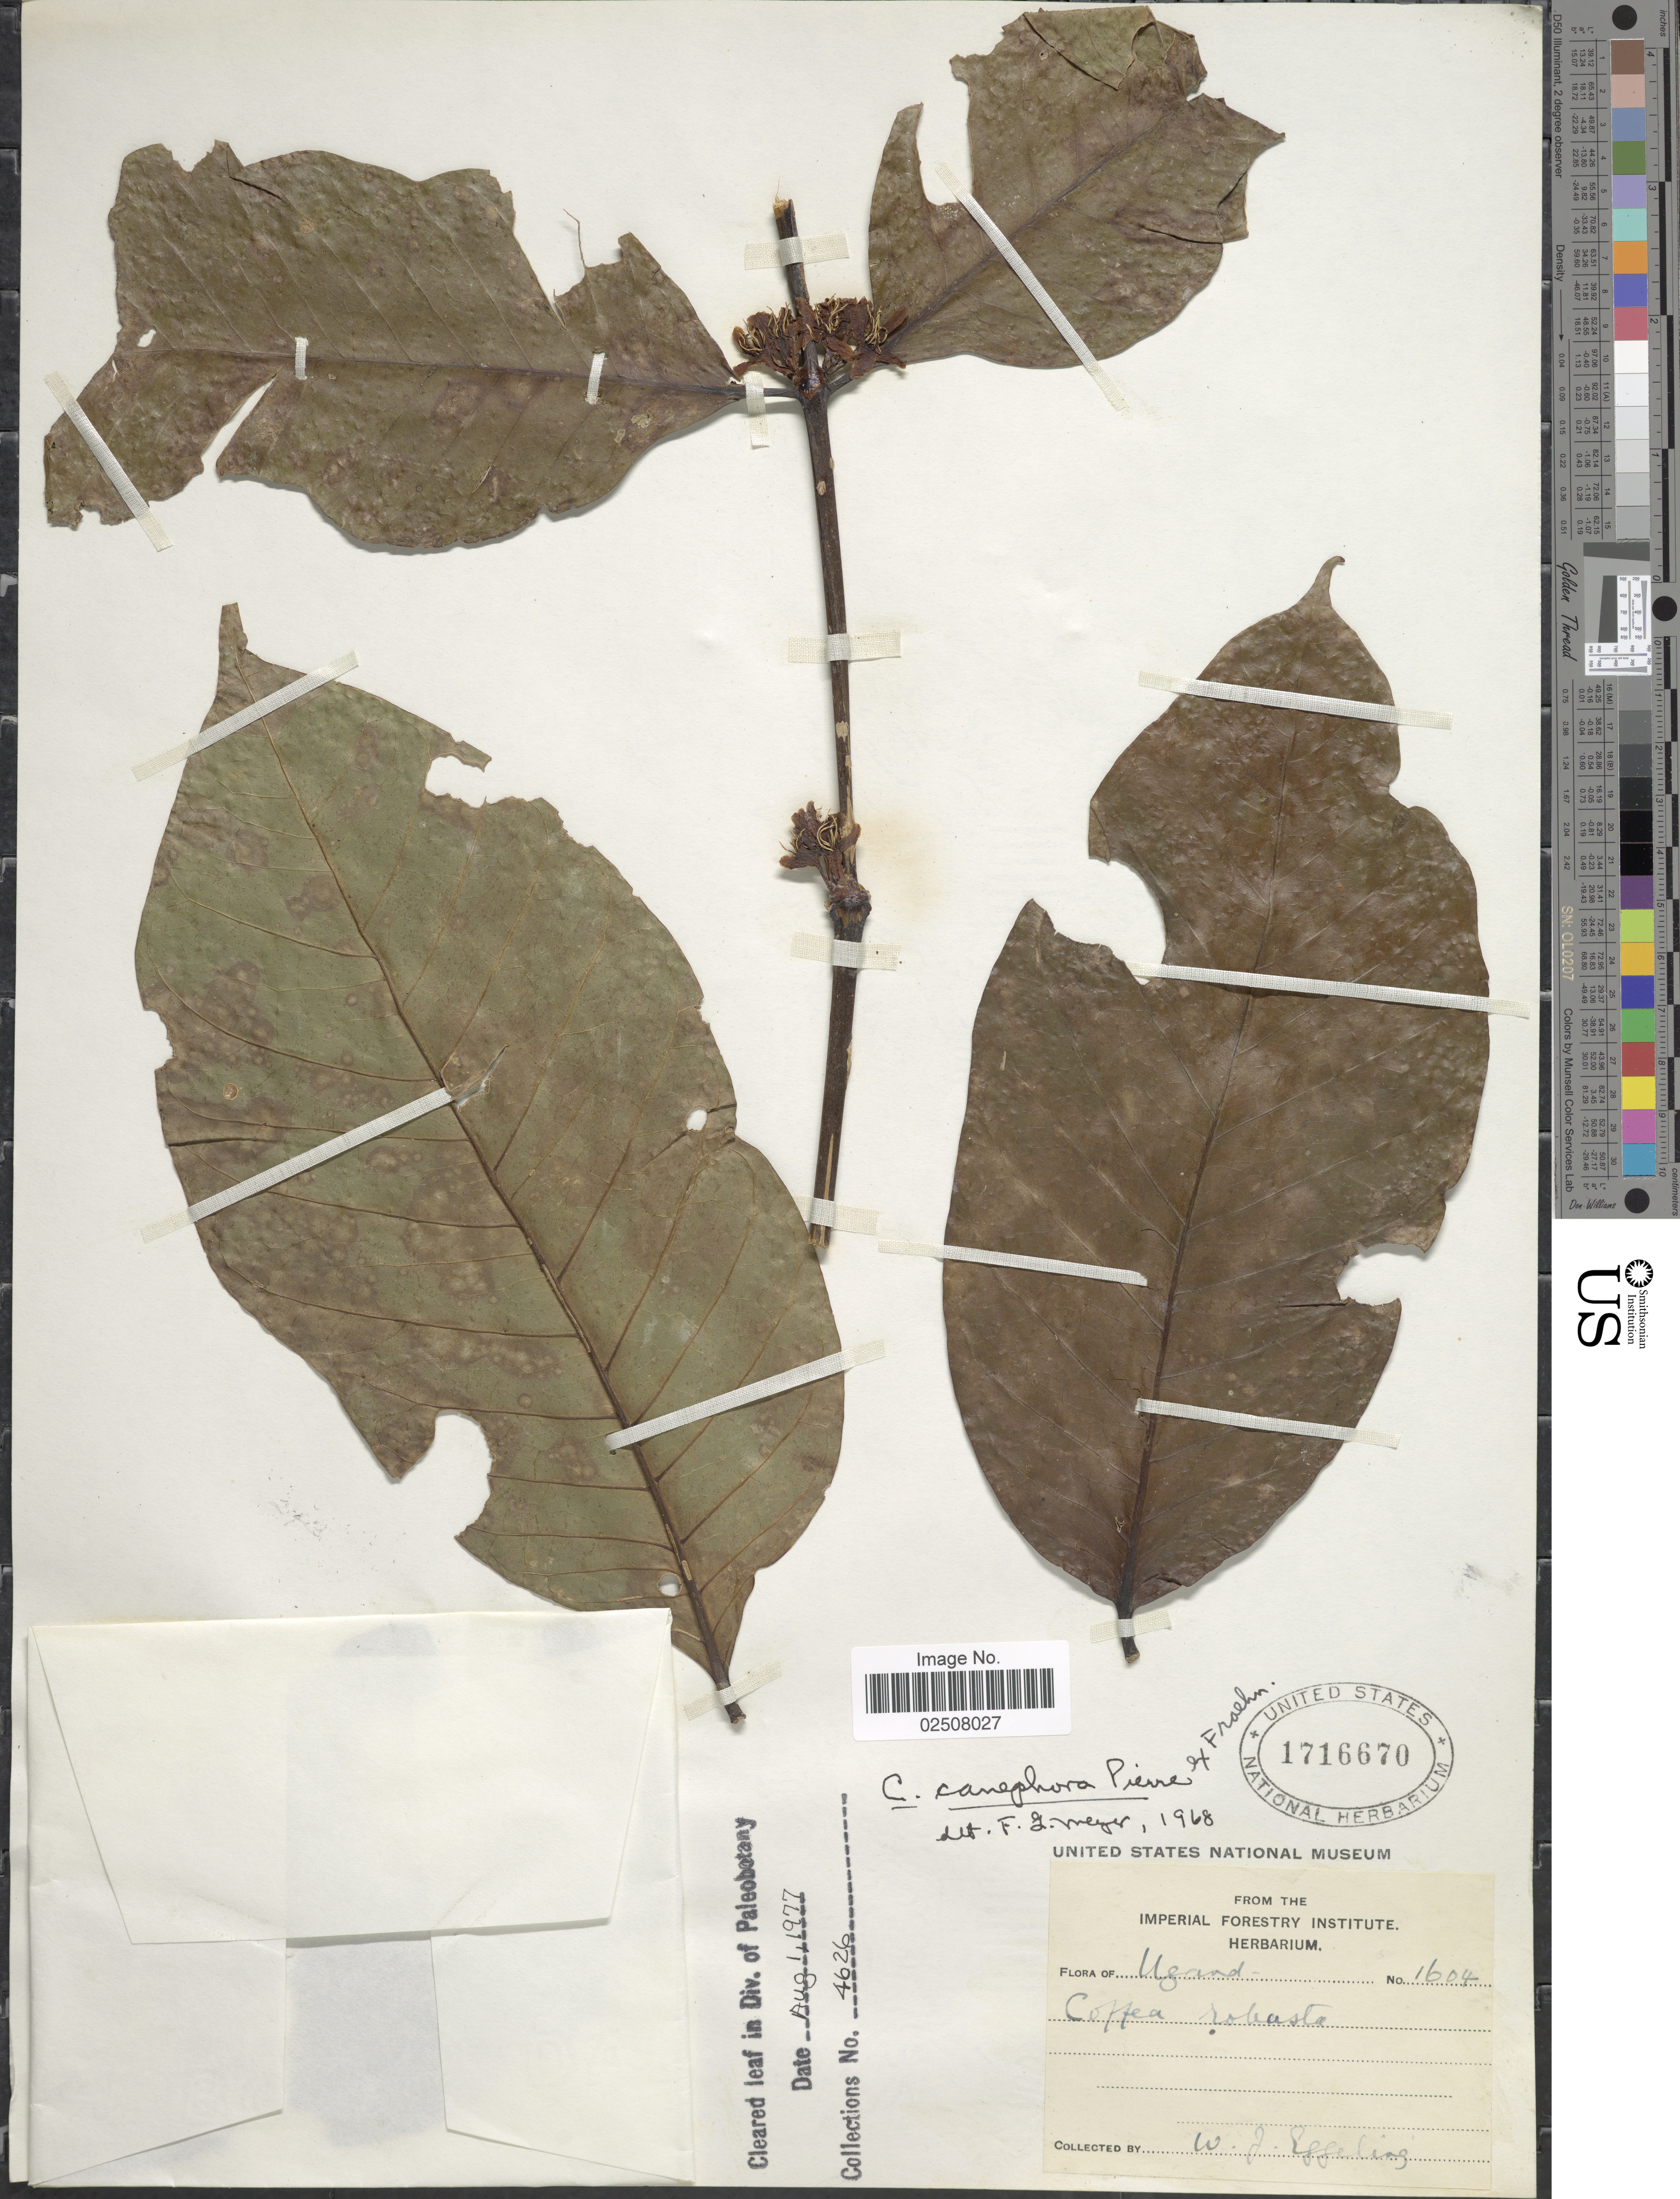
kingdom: Plantae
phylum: Tracheophyta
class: Magnoliopsida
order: Gentianales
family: Rubiaceae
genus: Coffea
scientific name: Coffea canephora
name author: Pierre ex A. Cunn.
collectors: W. Eggeling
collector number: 1604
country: Uganda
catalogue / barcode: US 1716670